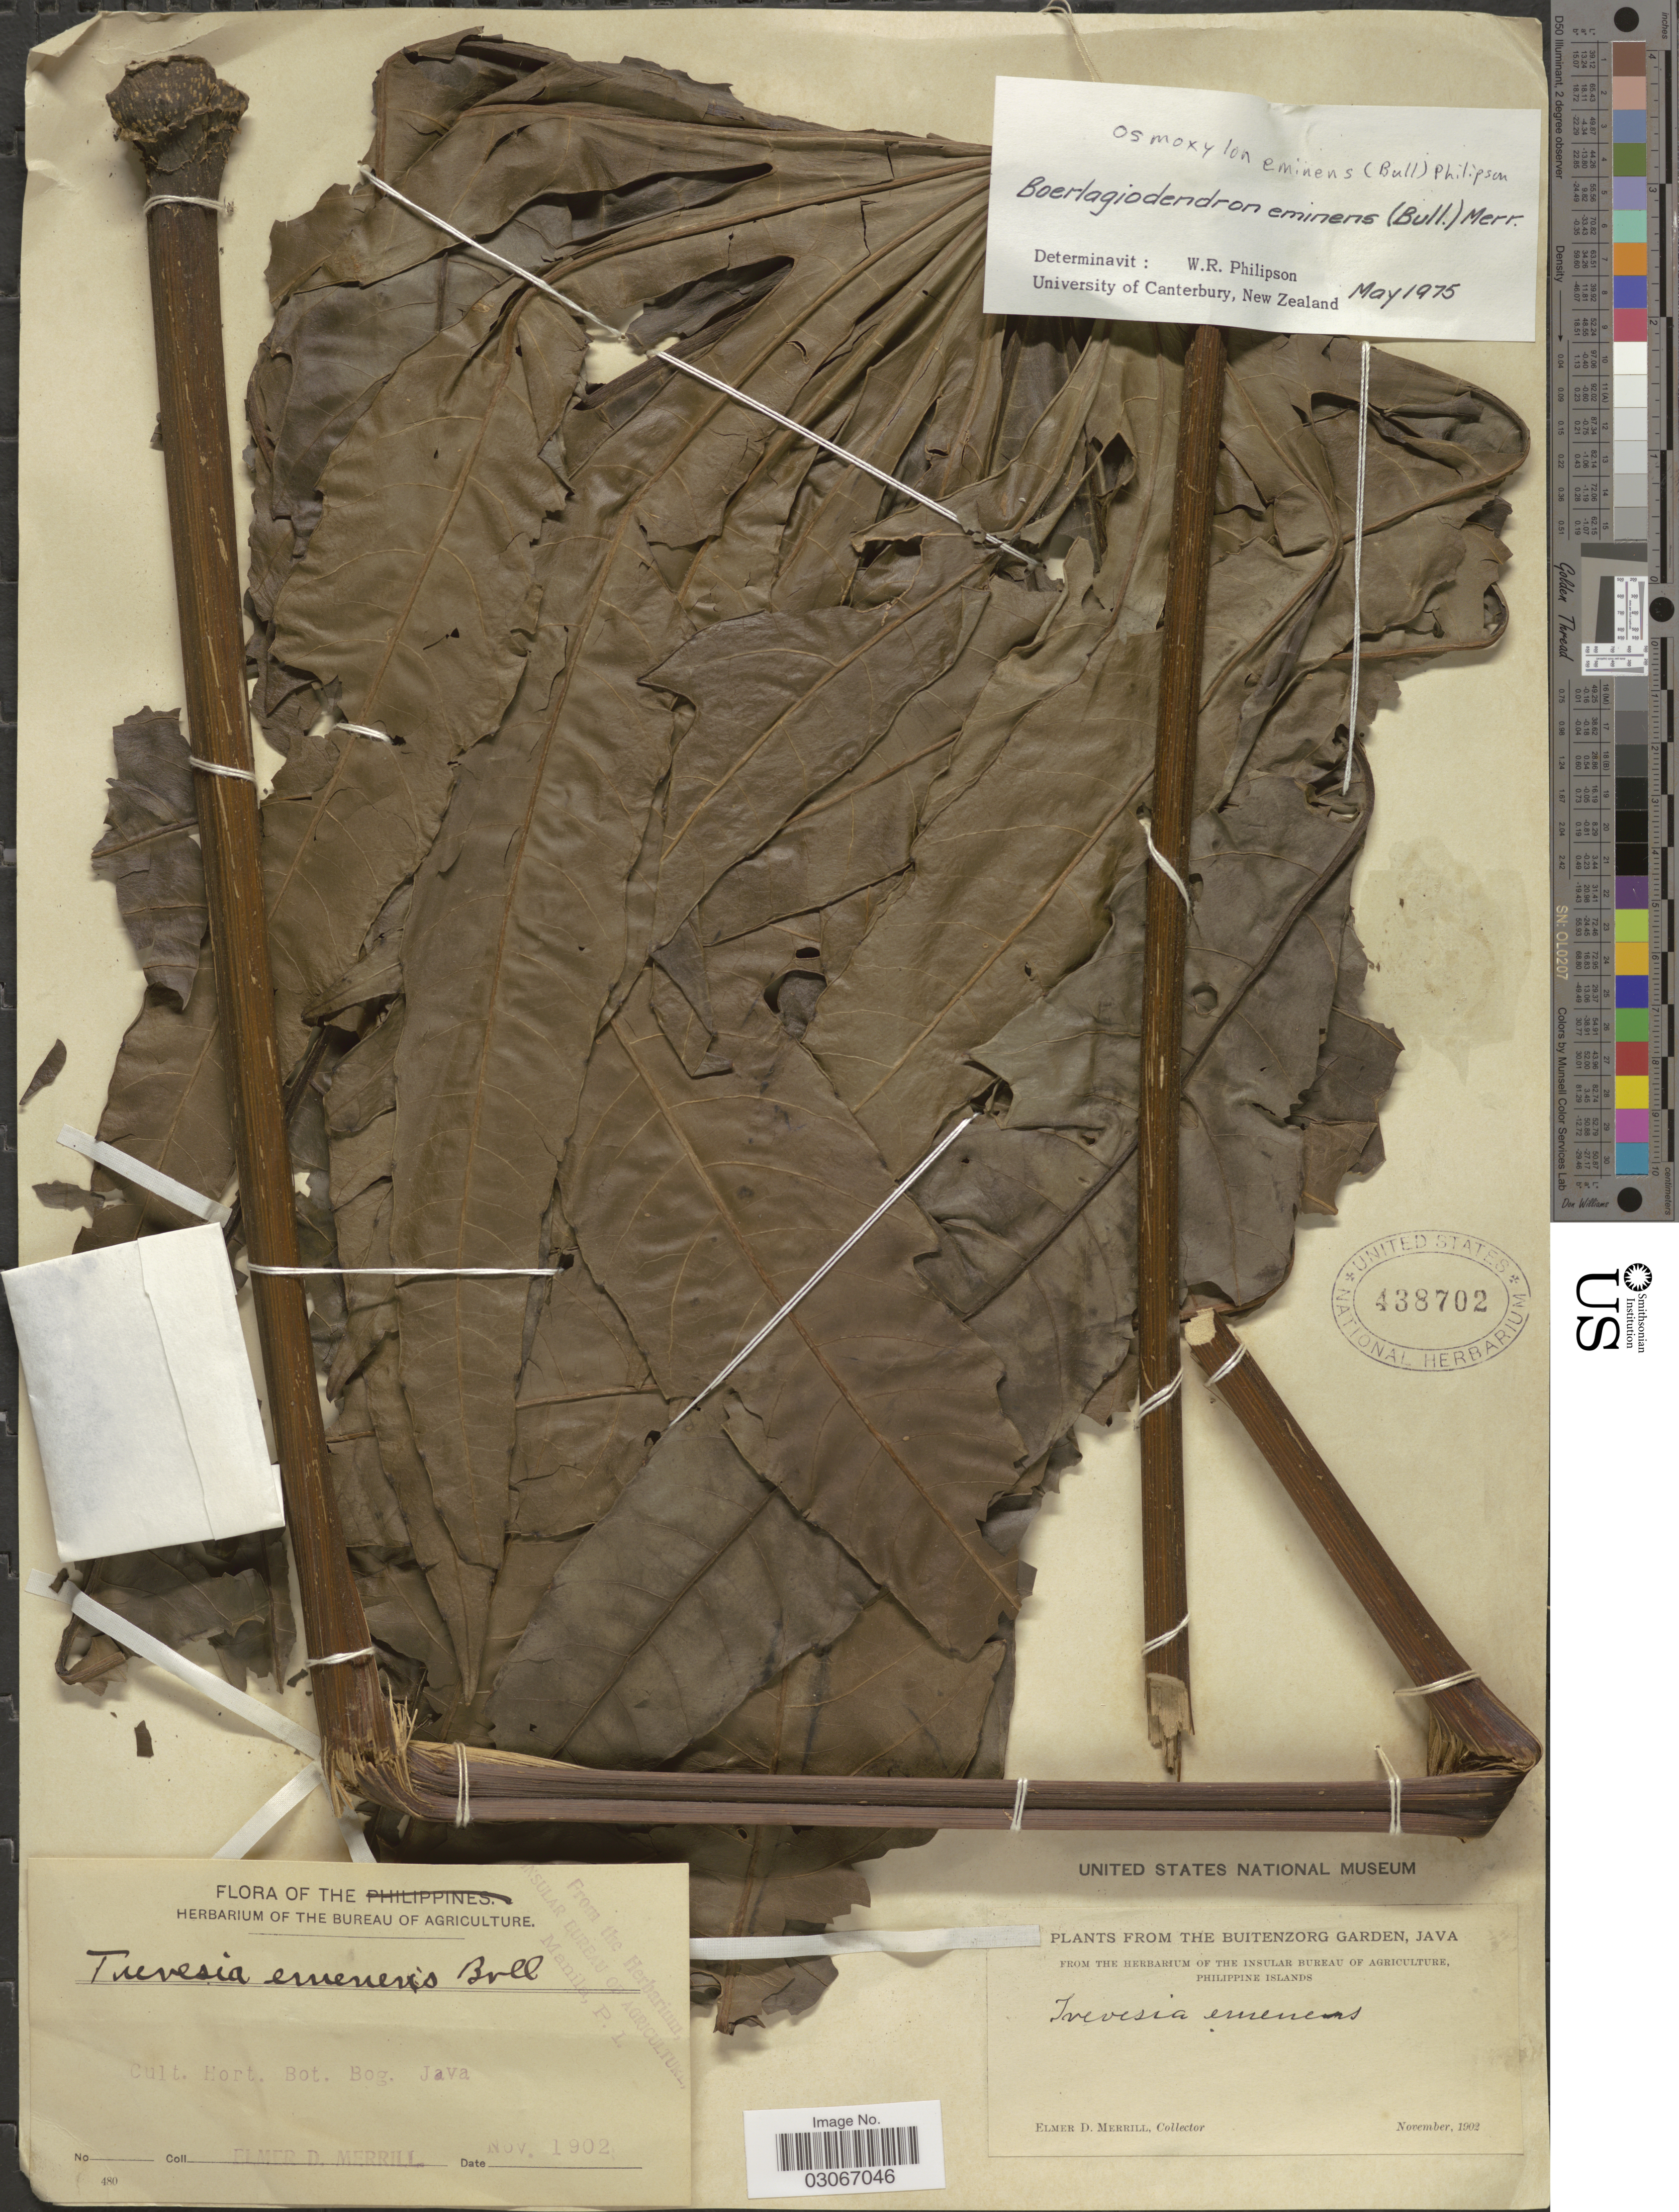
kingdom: Plantae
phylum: Tracheophyta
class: Magnoliopsida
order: Apiales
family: Araliaceae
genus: Osmoxylon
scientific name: Osmoxylon eminens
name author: (Bull) Philipson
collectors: E. D. Merrill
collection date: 1902-11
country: Indonesia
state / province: Java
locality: Cult. Hort. Bot. Bog. Java. The Buitenzorg Garden.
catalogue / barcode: US 438702